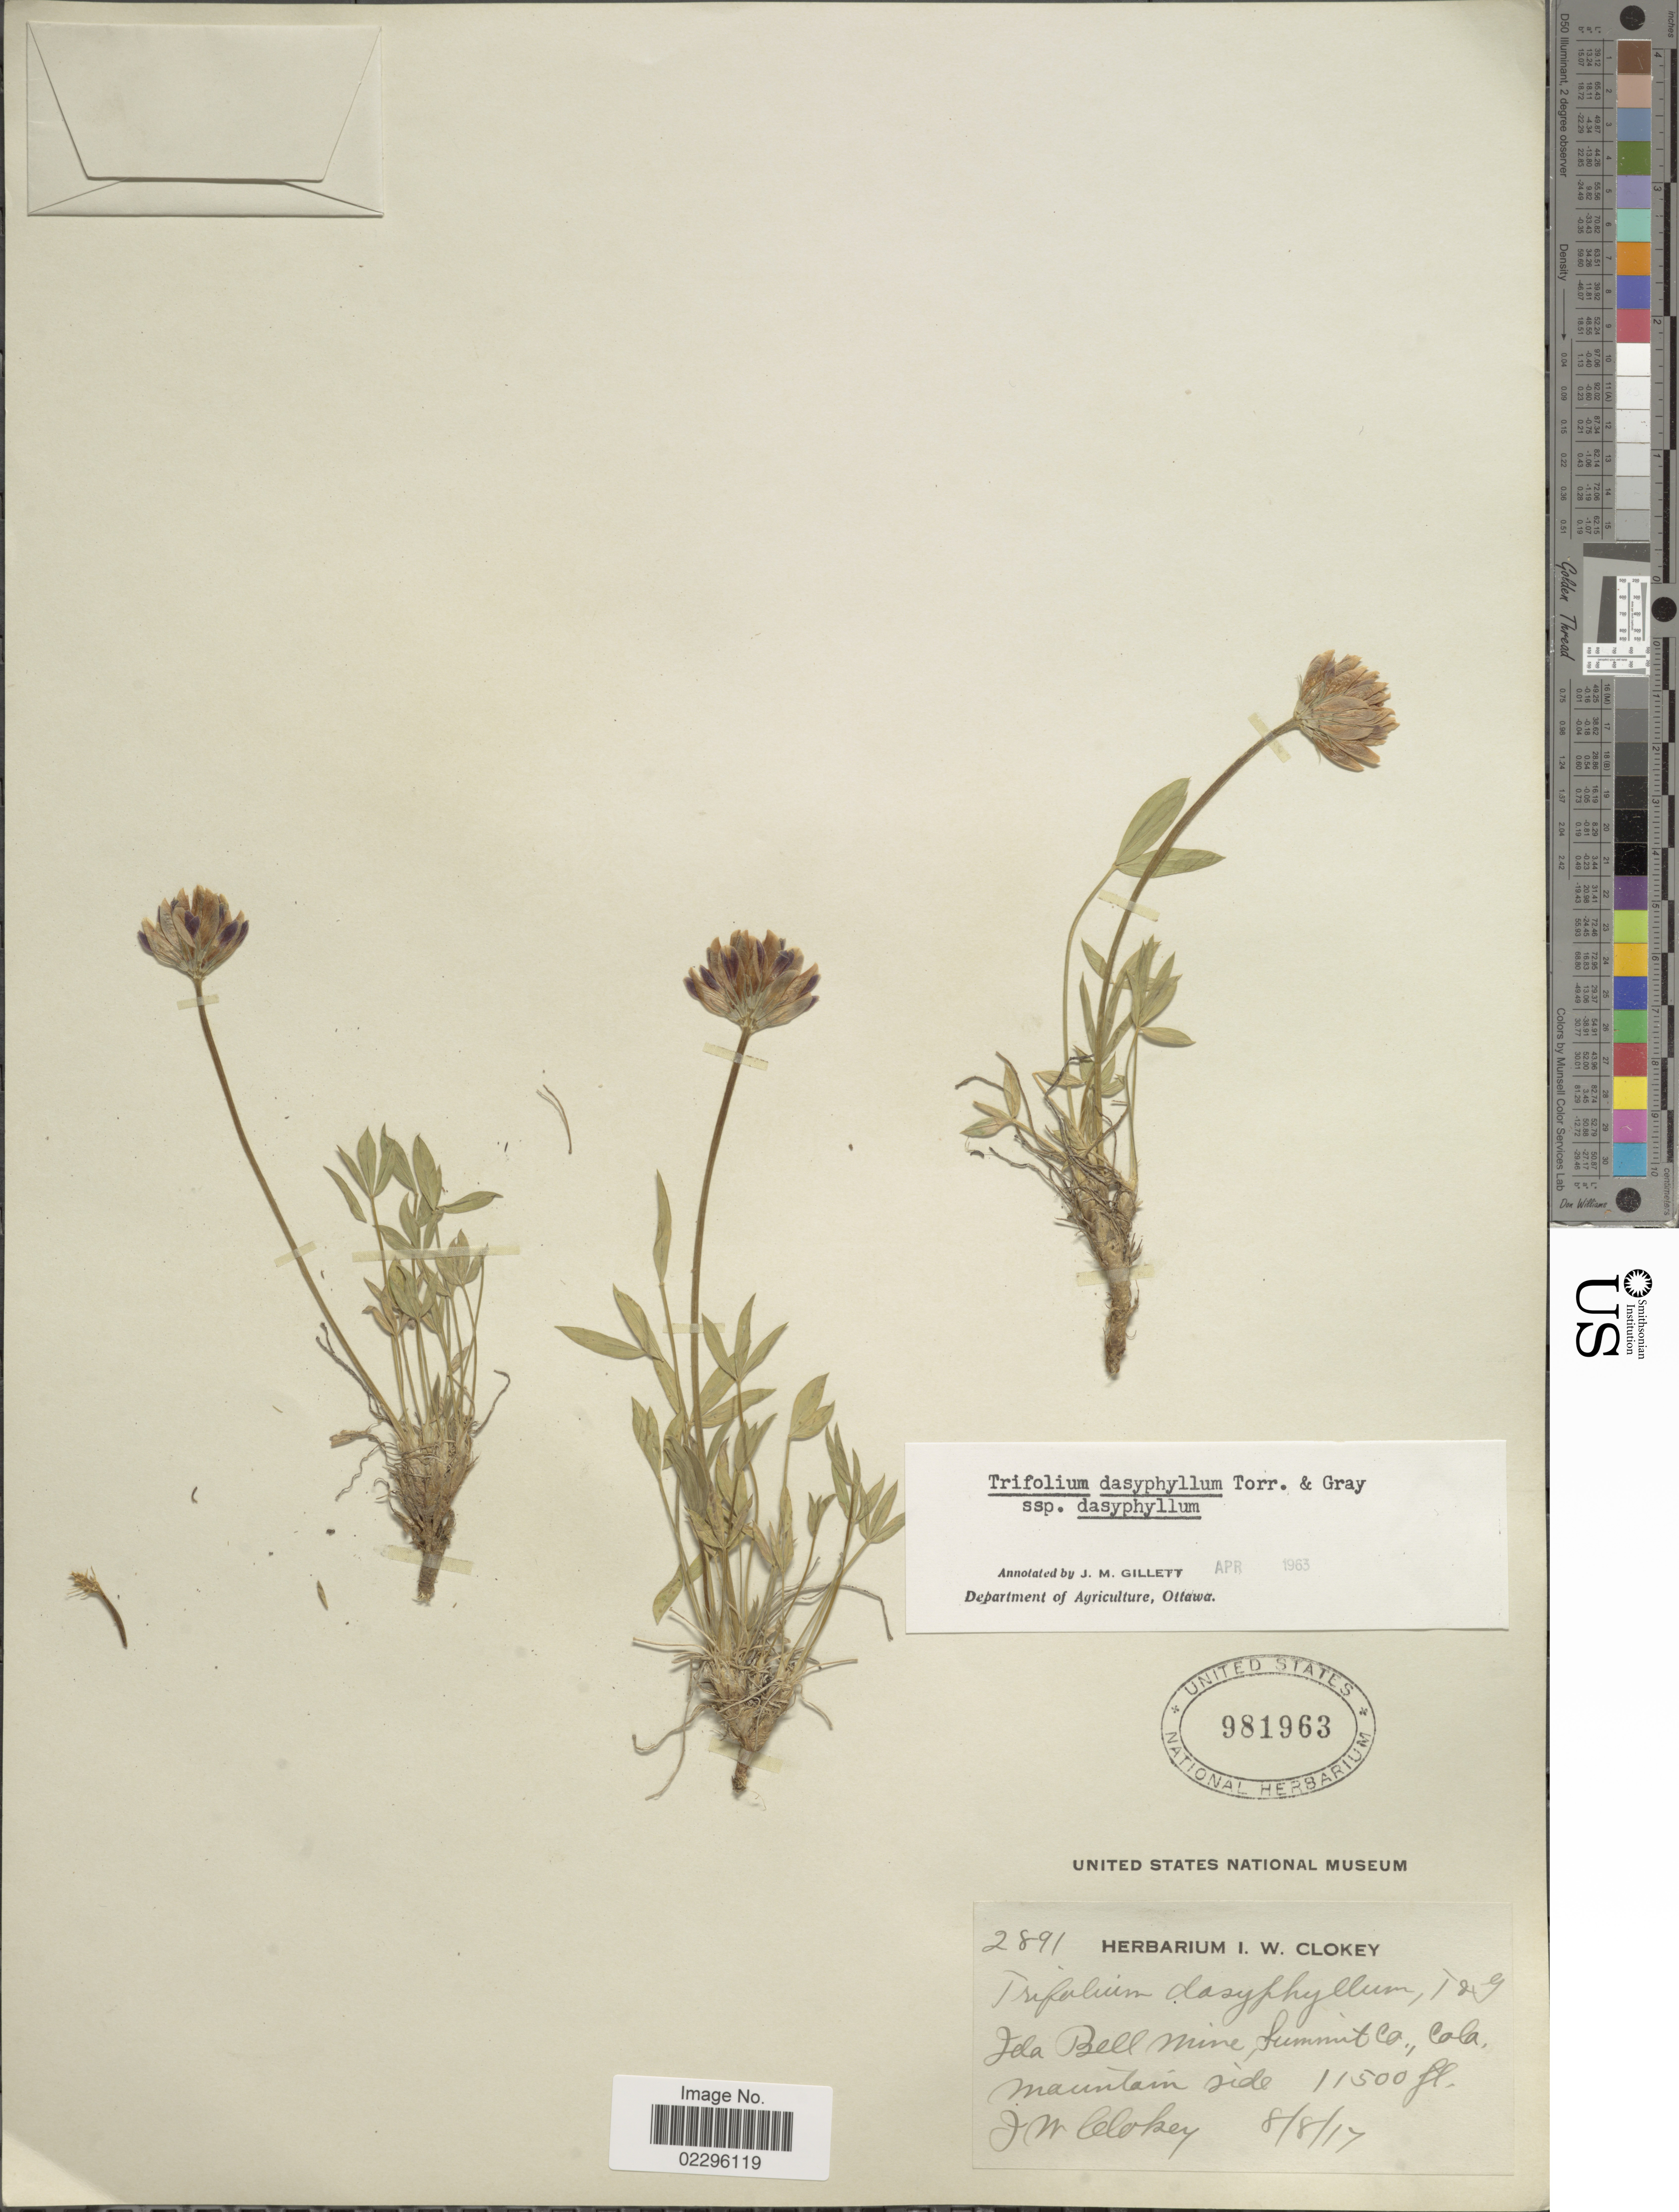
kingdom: Plantae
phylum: Tracheophyta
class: Magnoliopsida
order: Fabales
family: Fabaceae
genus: Trifolium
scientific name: Trifolium dasyphyllum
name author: Torr. & A. Gray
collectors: I. W. Clokey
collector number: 2891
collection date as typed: Transcribed d/m/y: 8/8/17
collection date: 1917-08-08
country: United States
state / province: Colorado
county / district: Summit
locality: Ida Belle Mine Summit Co. Mountain side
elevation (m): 3505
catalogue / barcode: US 981963